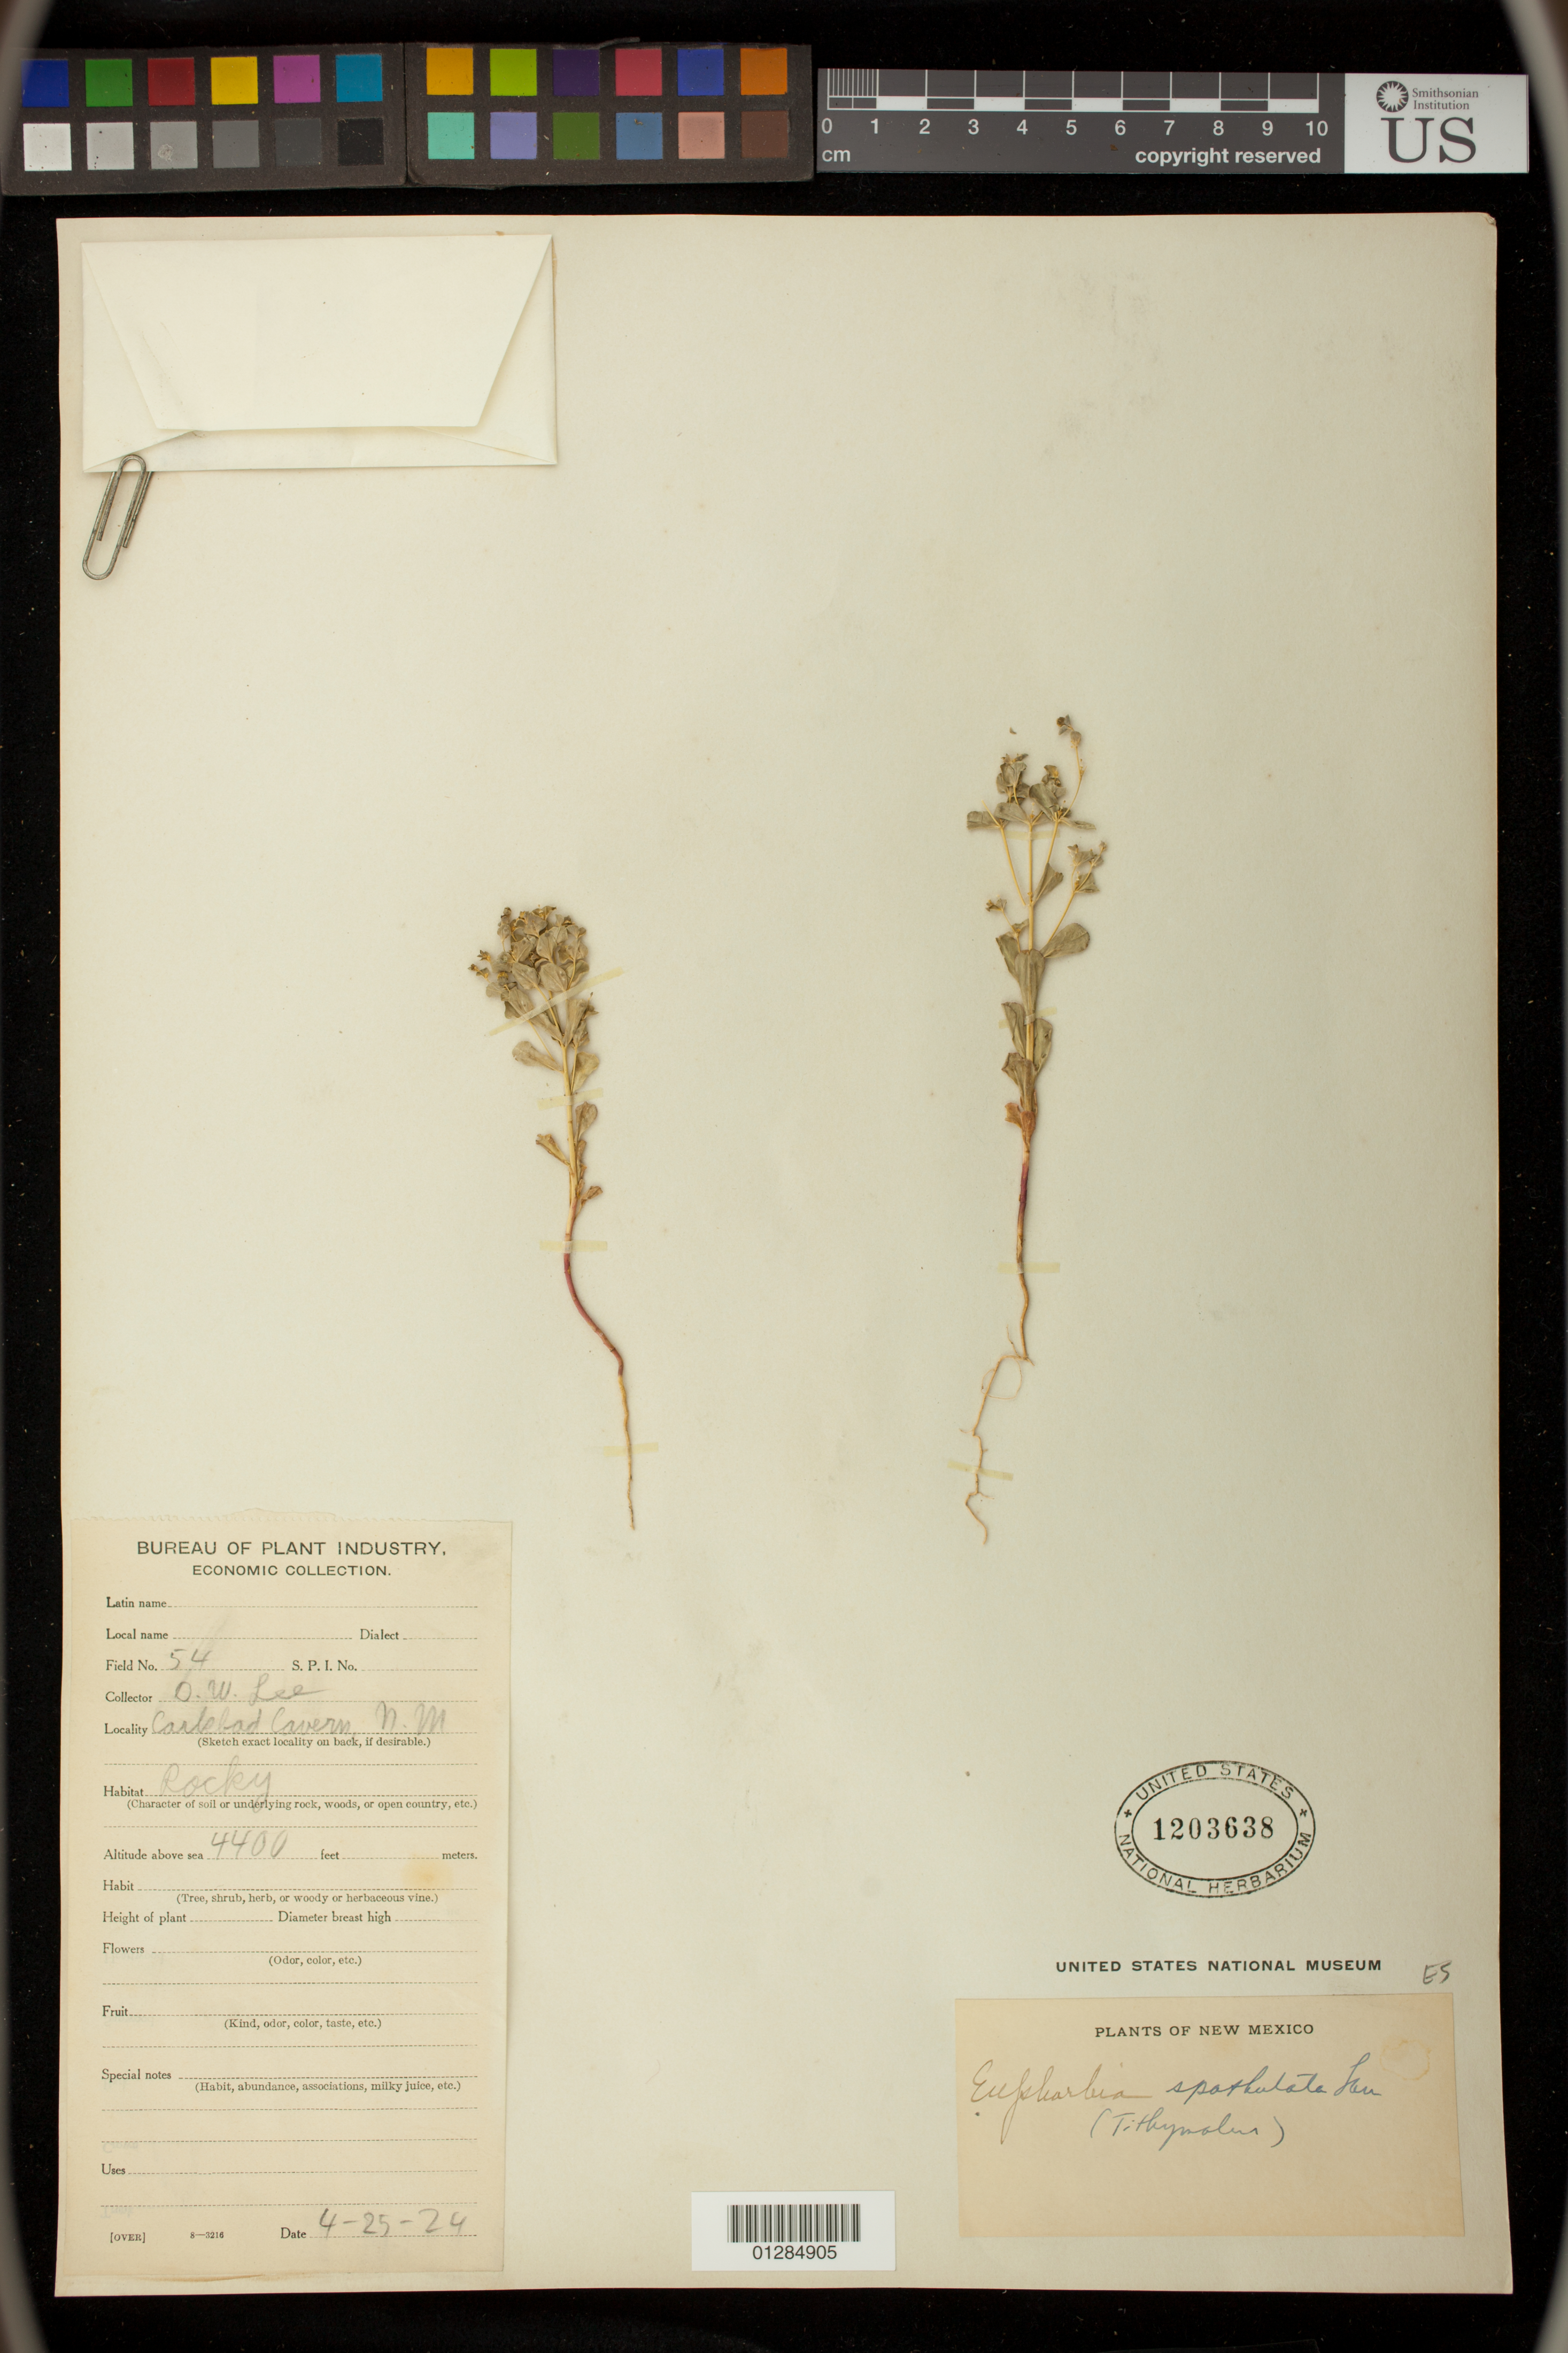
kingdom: Plantae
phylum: Tracheophyta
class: Magnoliopsida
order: Malpighiales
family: Euphorbiaceae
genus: Euphorbia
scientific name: Euphorbia spathulata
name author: Lam.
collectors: D. Lee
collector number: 54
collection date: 1924-04-25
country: United States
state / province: New Mexico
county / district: Eddy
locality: Carlsbad Cavern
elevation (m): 1341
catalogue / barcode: US 1203638